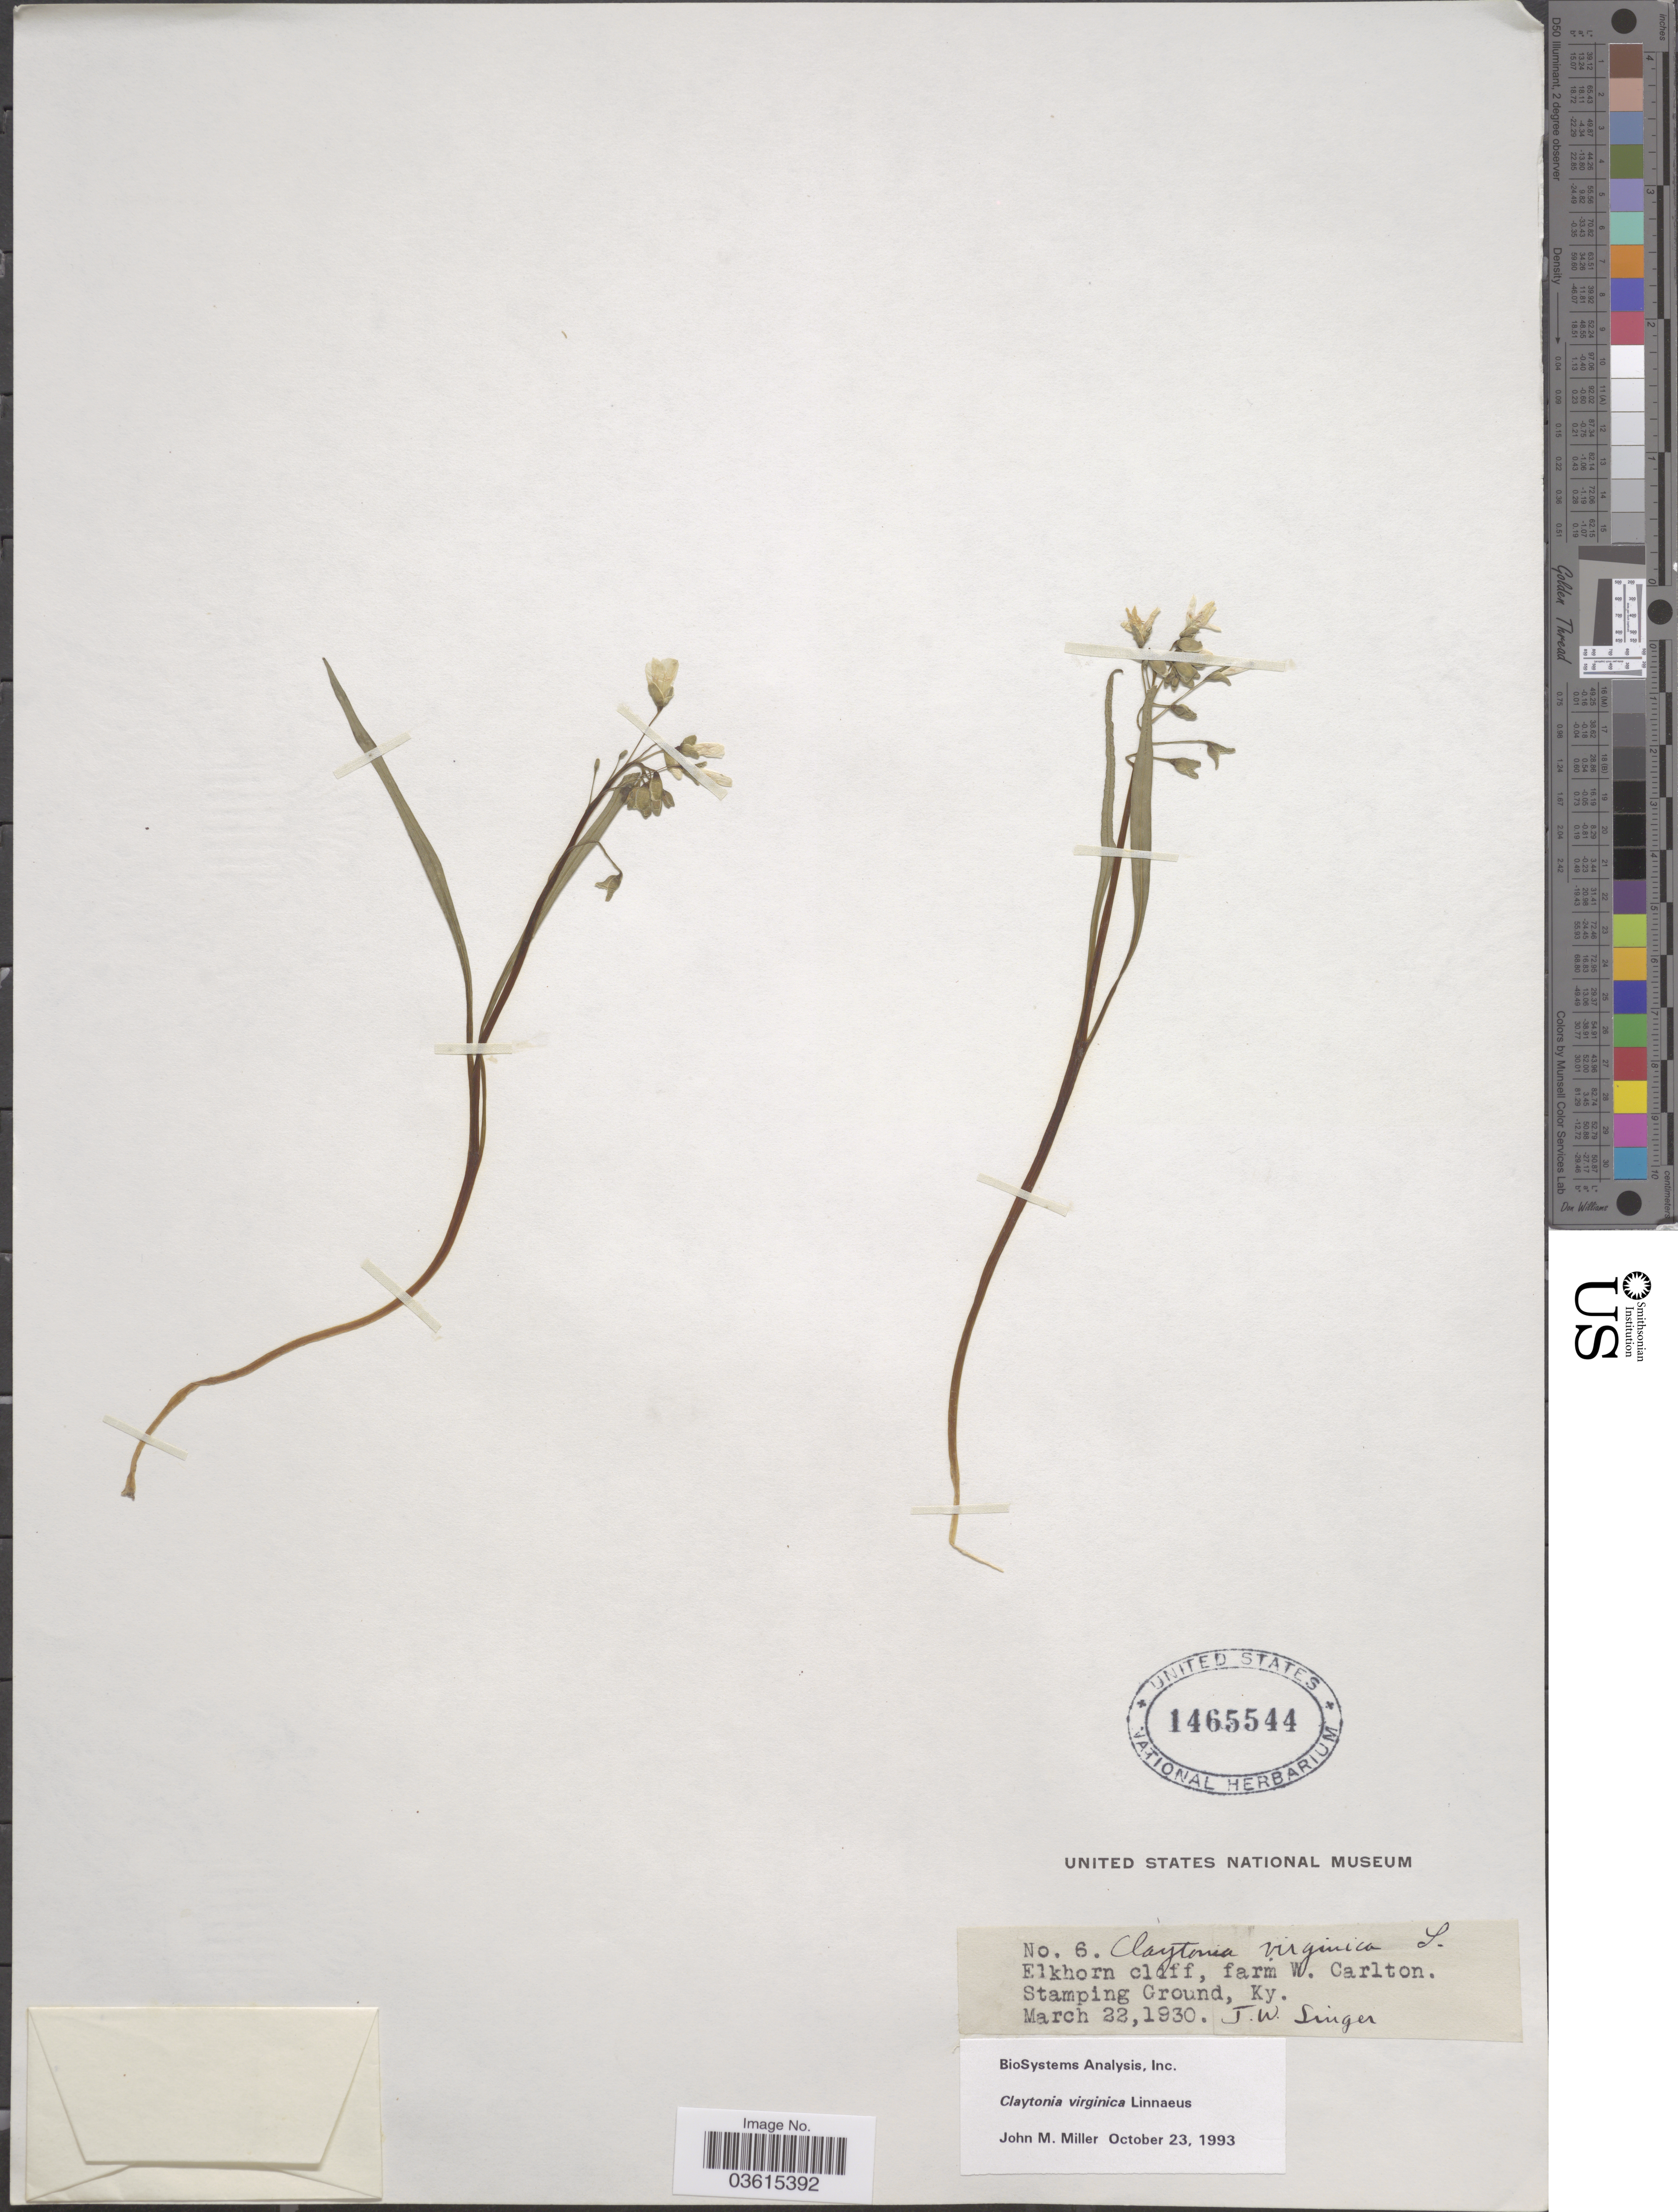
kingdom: Plantae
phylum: Tracheophyta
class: Magnoliopsida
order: Caryophyllales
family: Montiaceae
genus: Claytonia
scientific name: Claytonia virginica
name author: L.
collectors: J. EW. Singer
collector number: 6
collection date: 1930-03-22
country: United States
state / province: Kentucky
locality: Elkhorn cliff, farm W. Carlton. Stamping Ground.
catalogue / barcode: US 1465544